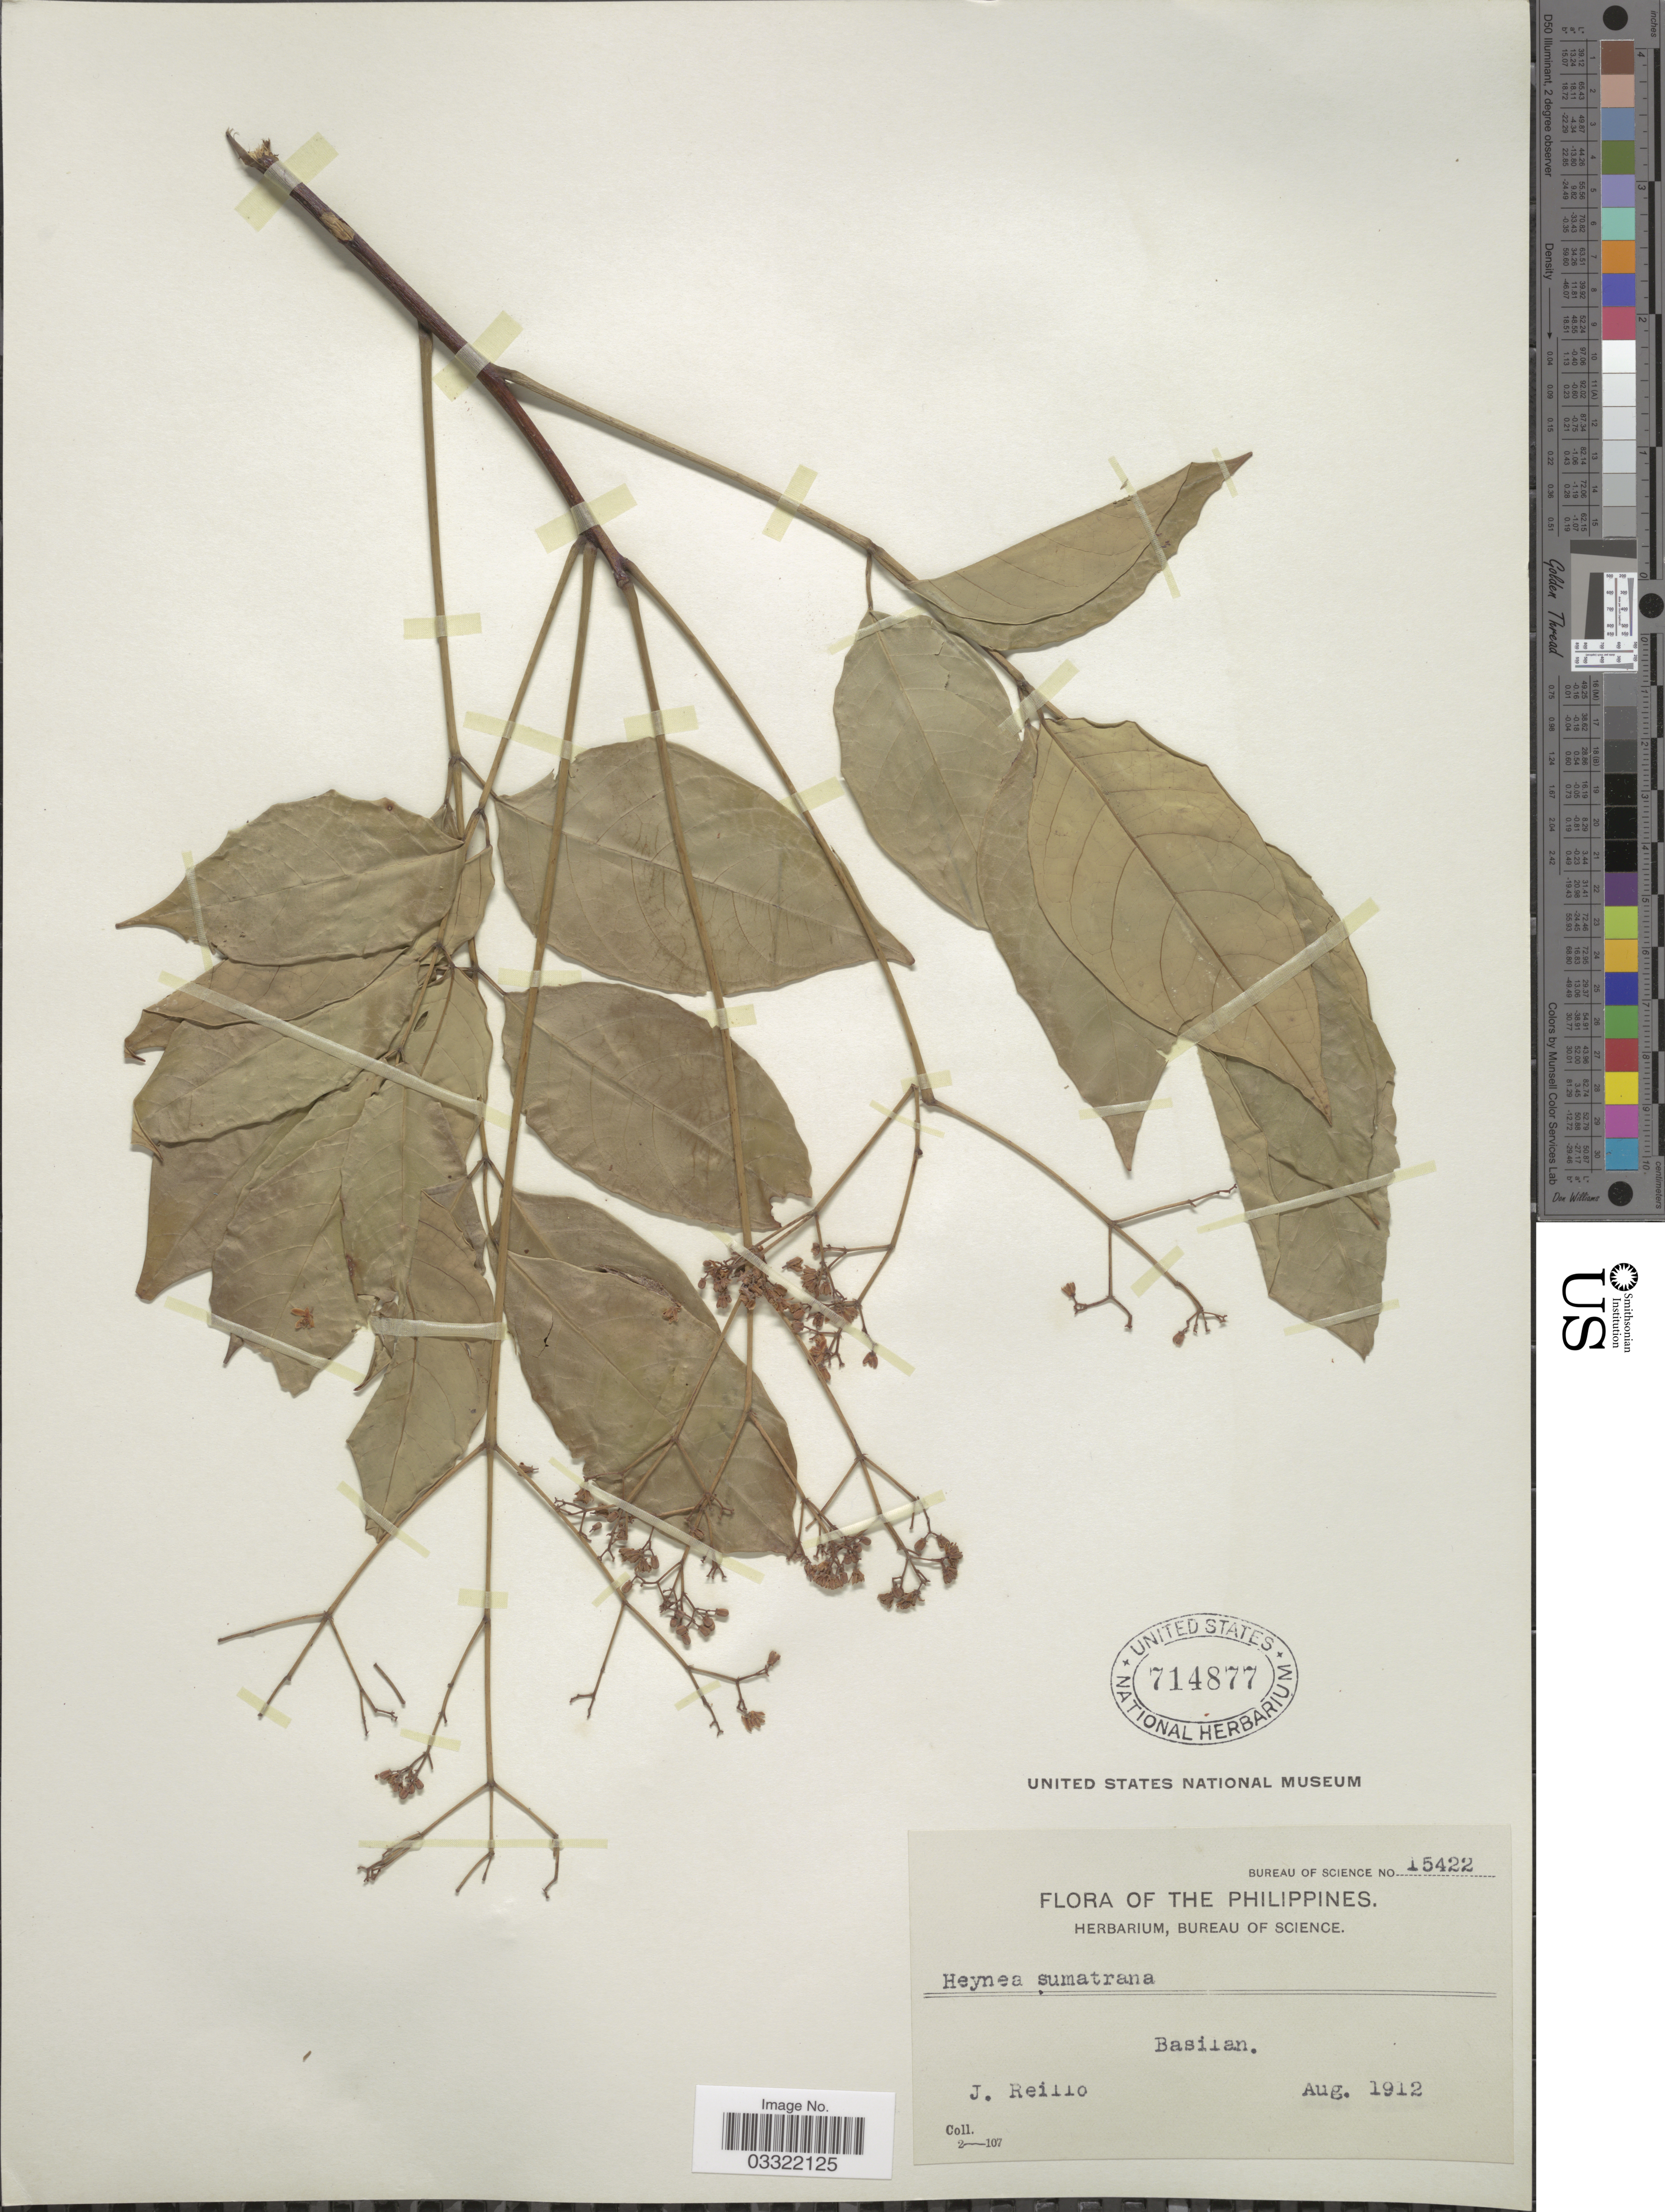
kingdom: Plantae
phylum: Tracheophyta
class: Magnoliopsida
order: Sapindales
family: Meliaceae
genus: Heynea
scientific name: Heynea sumatrana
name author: Mig.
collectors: J. Reillo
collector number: Bureau of Science 15422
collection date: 1912-08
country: Philippines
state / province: Muslim Mindanao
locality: Basilan.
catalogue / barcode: US 714877